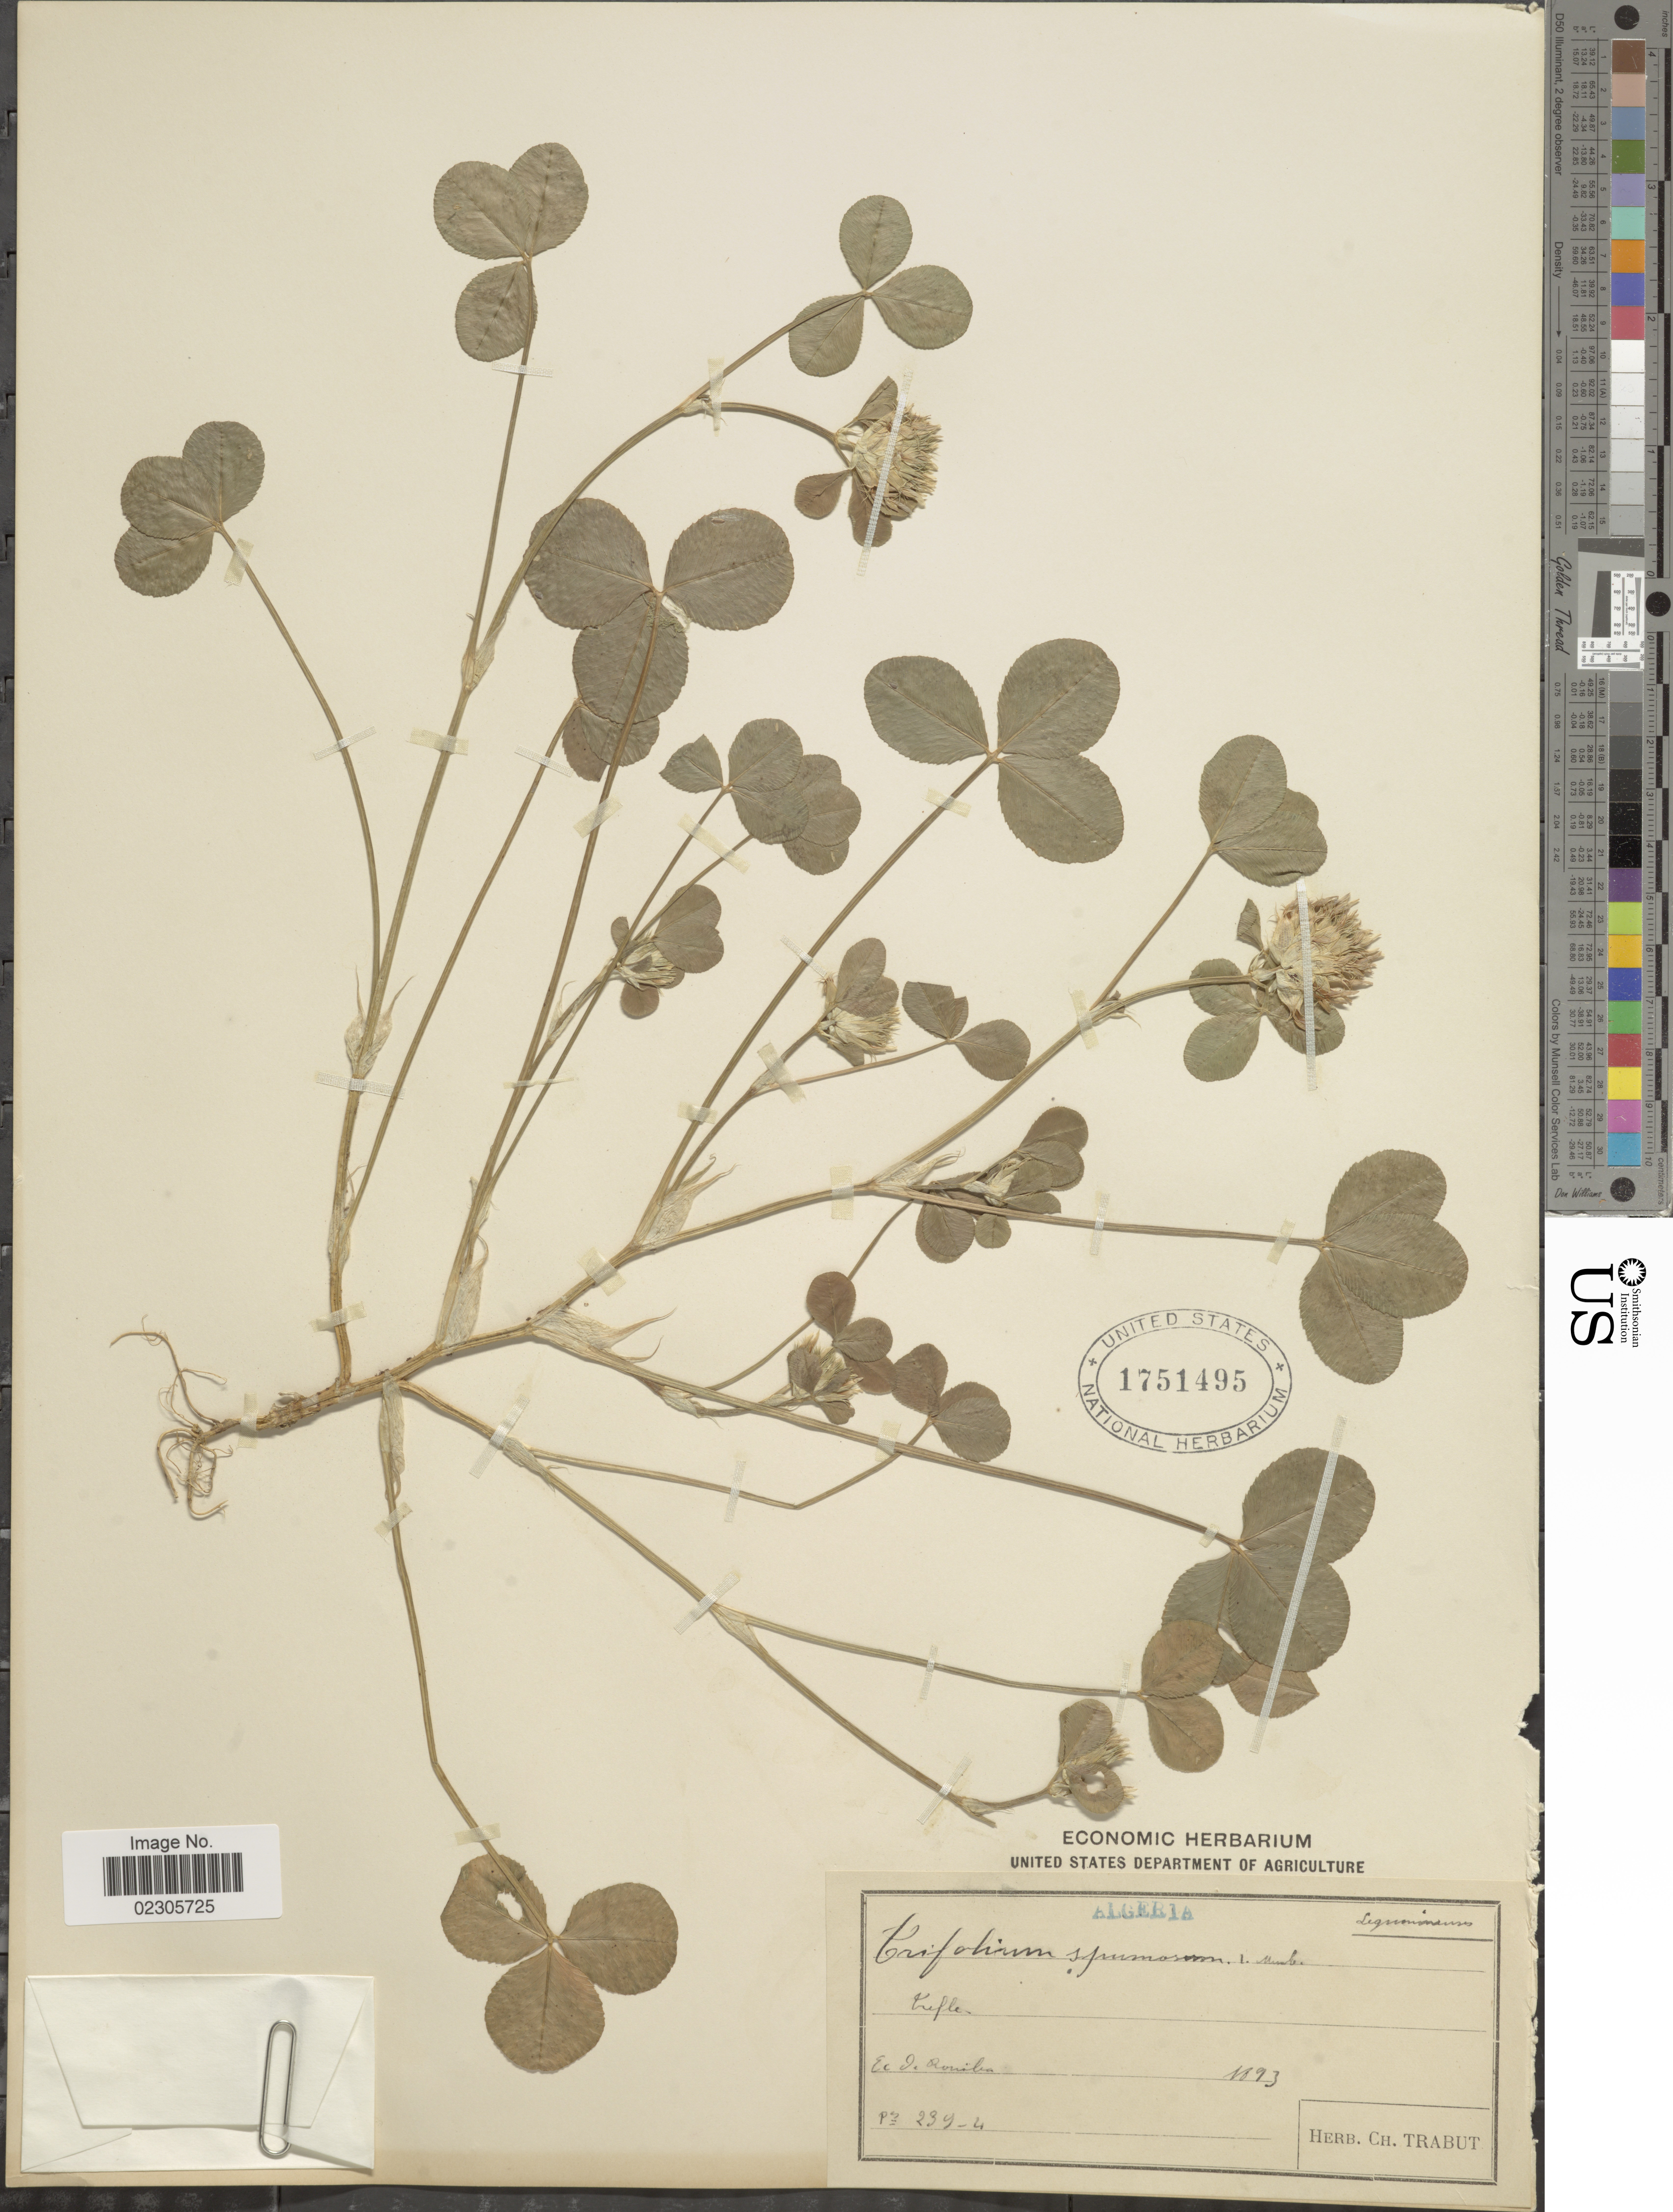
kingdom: Plantae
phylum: Tracheophyta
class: Magnoliopsida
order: Fabales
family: Fabaceae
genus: Trifolium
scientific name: Trifolium spumosum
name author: L.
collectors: Ex herb. Trabut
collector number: P239-4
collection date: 1893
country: Algeria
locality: Ec. d Qoniba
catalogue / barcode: US 1751495